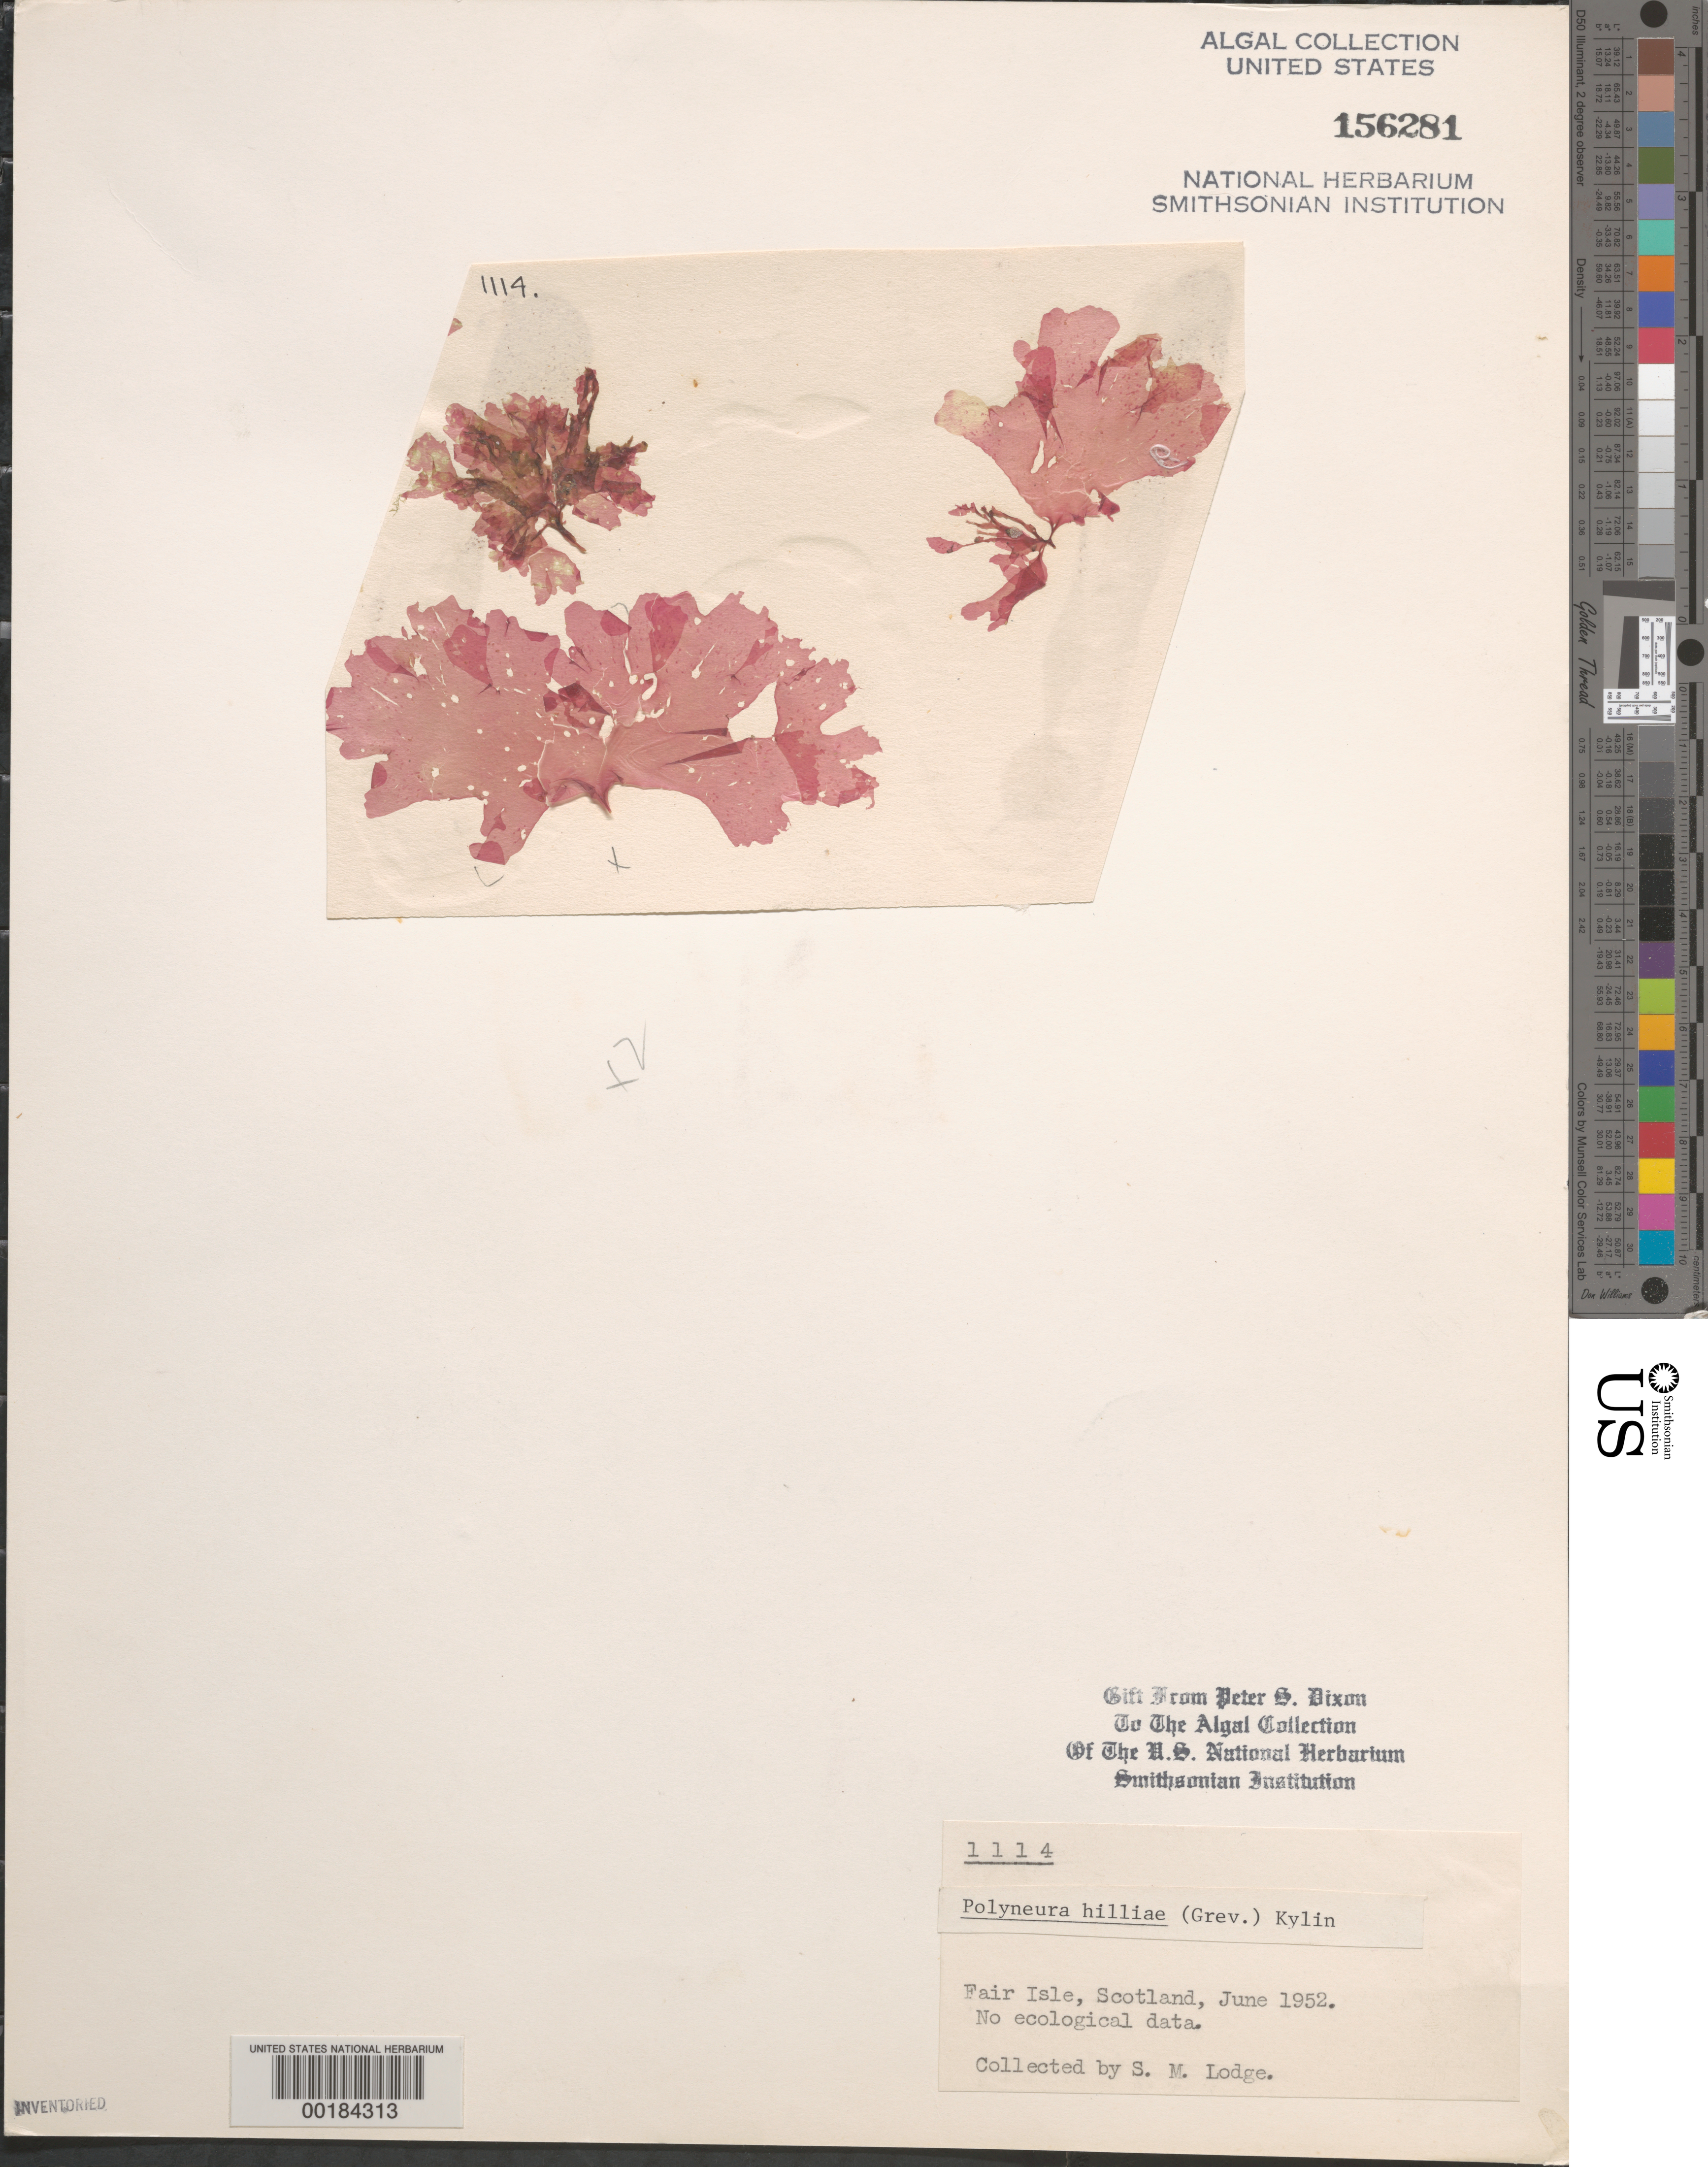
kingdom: Plantae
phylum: Rhodophyta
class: Florideophyceae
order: Ceramiales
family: Delesseriaceae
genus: Polyneura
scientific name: Polyneura bonnemaisonii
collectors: S. Lodge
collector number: PSD 1114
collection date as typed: Jun 1952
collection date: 1952-06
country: United Kingdom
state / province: Scotland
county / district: Shetland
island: Fair Isle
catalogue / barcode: US 156281